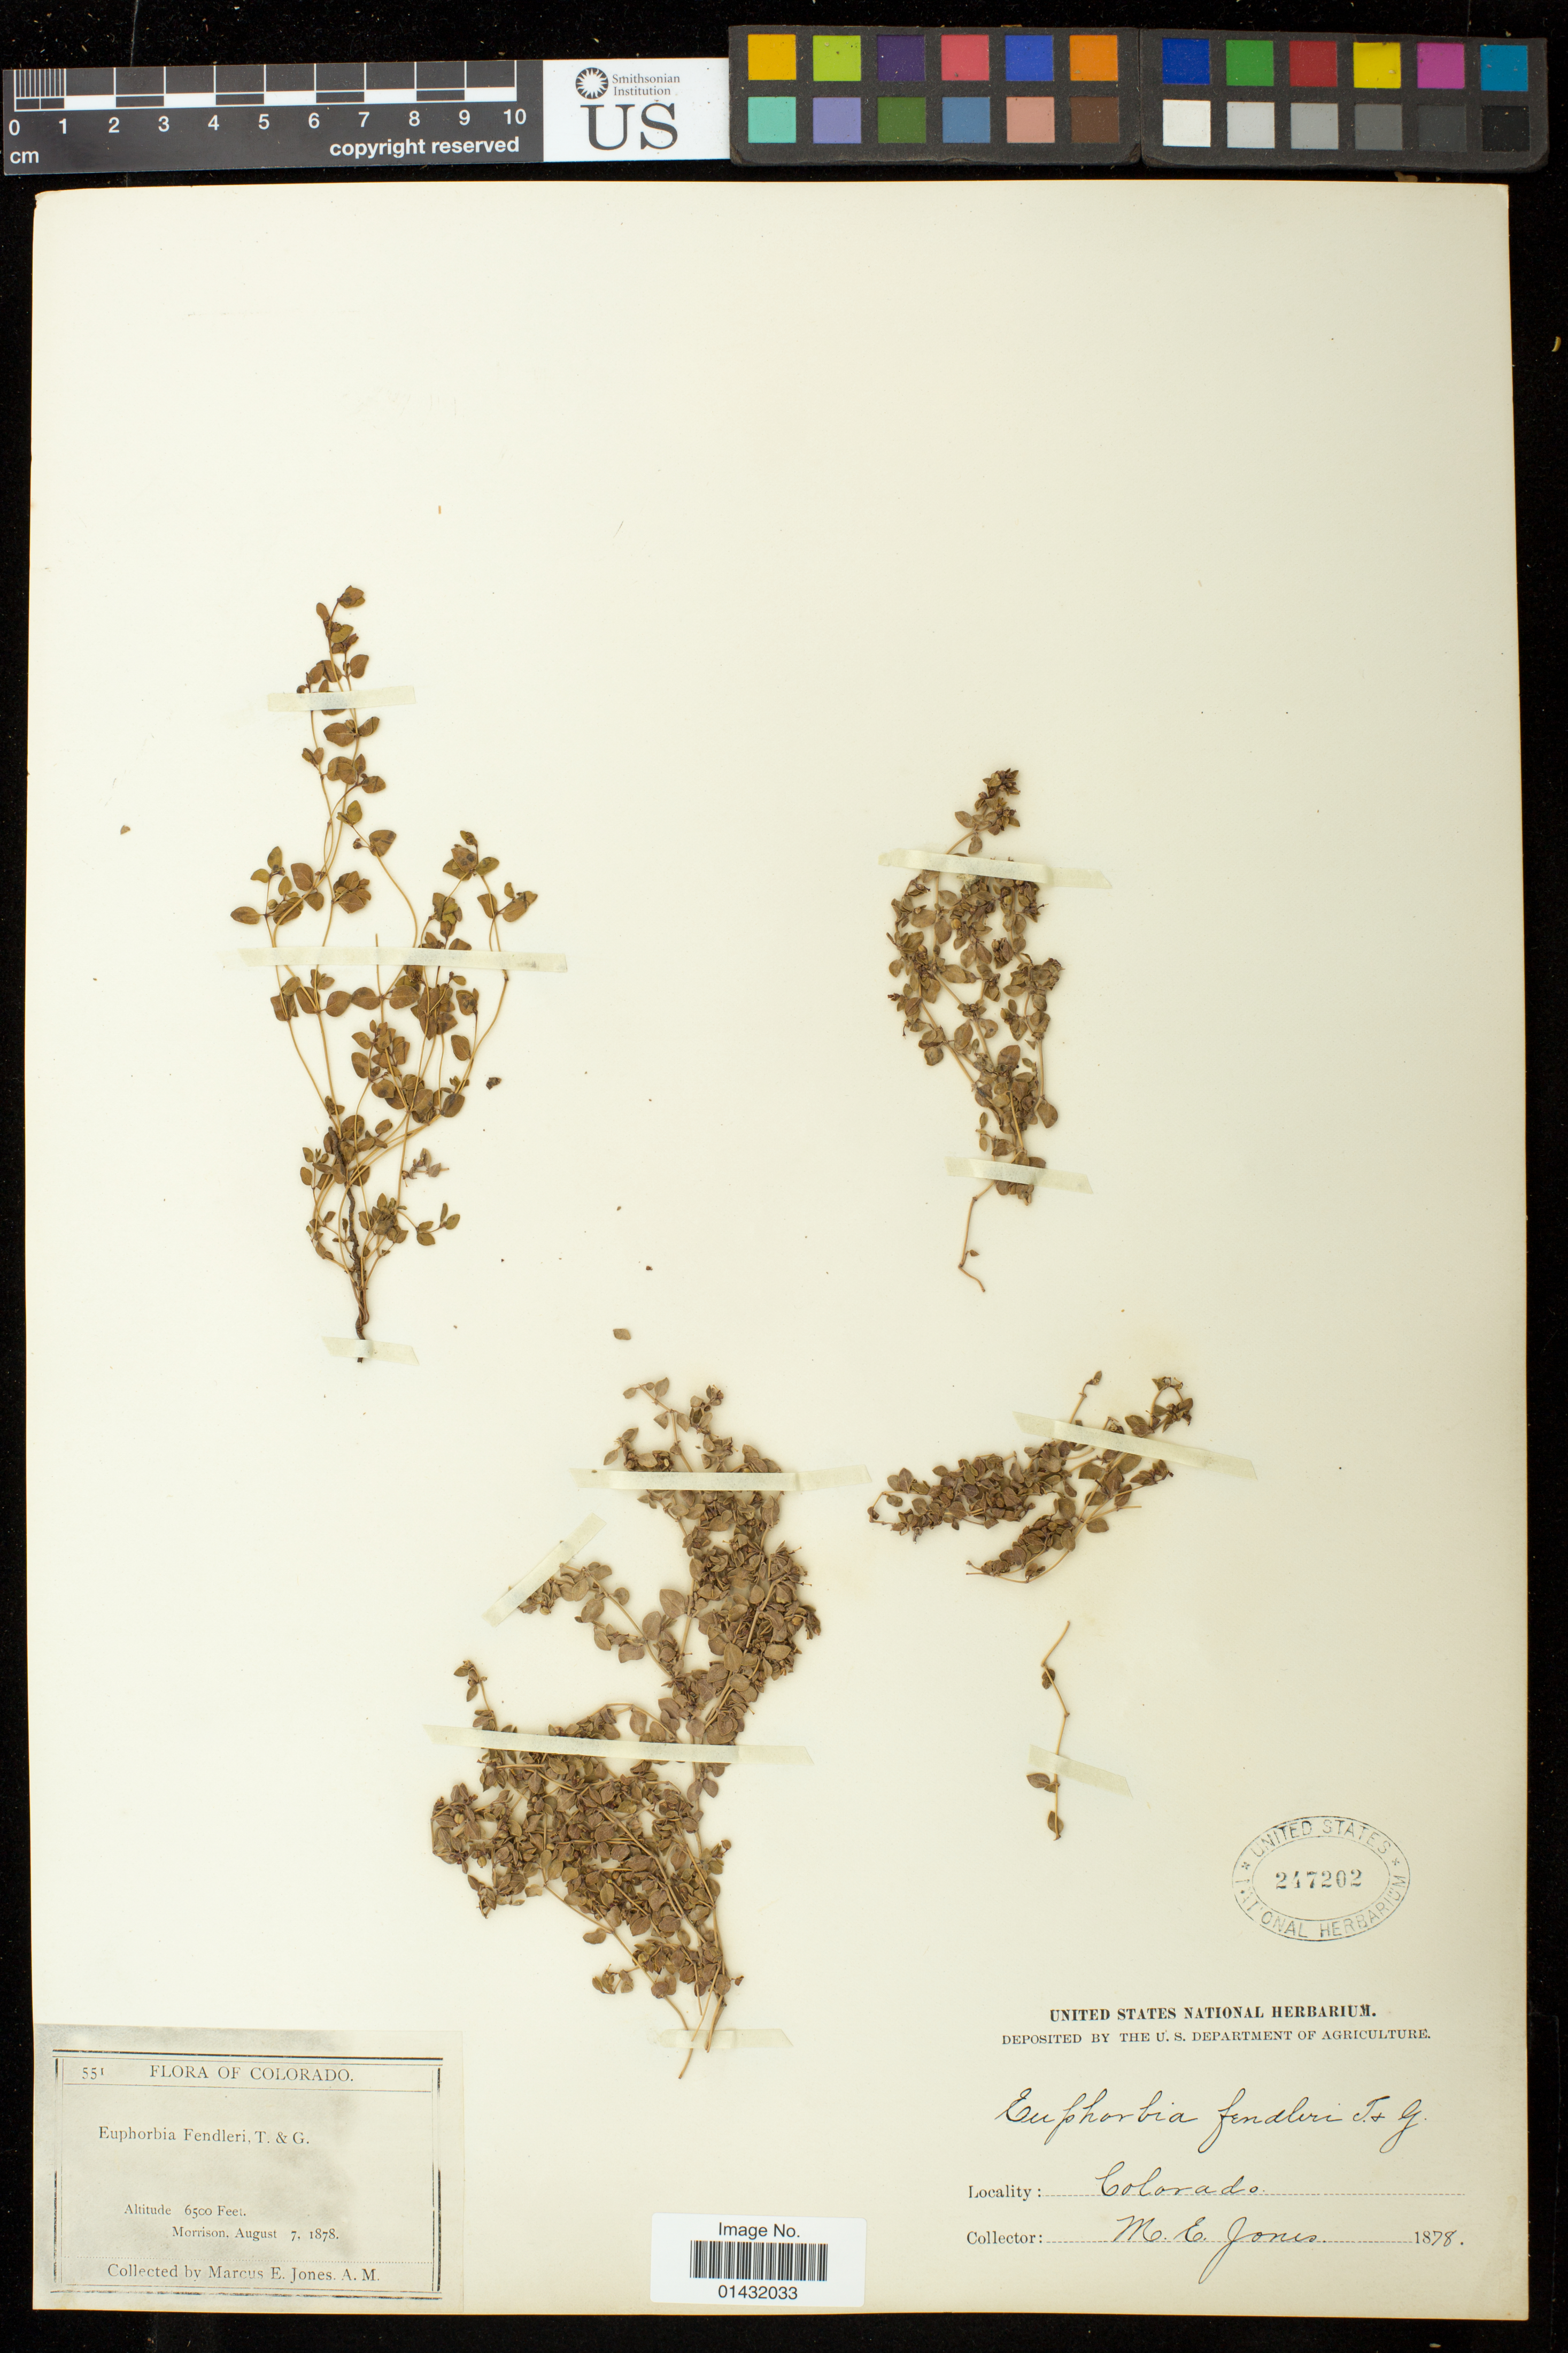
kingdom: Plantae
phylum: Tracheophyta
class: Magnoliopsida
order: Malpighiales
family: Euphorbiaceae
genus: Euphorbia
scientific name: Euphorbia fendleri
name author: Torr. & A. Gray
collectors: M. E. Jones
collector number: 551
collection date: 1878-08-07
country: United States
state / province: Colorado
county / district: Jefferson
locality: Morrison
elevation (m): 1981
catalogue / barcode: US 247202